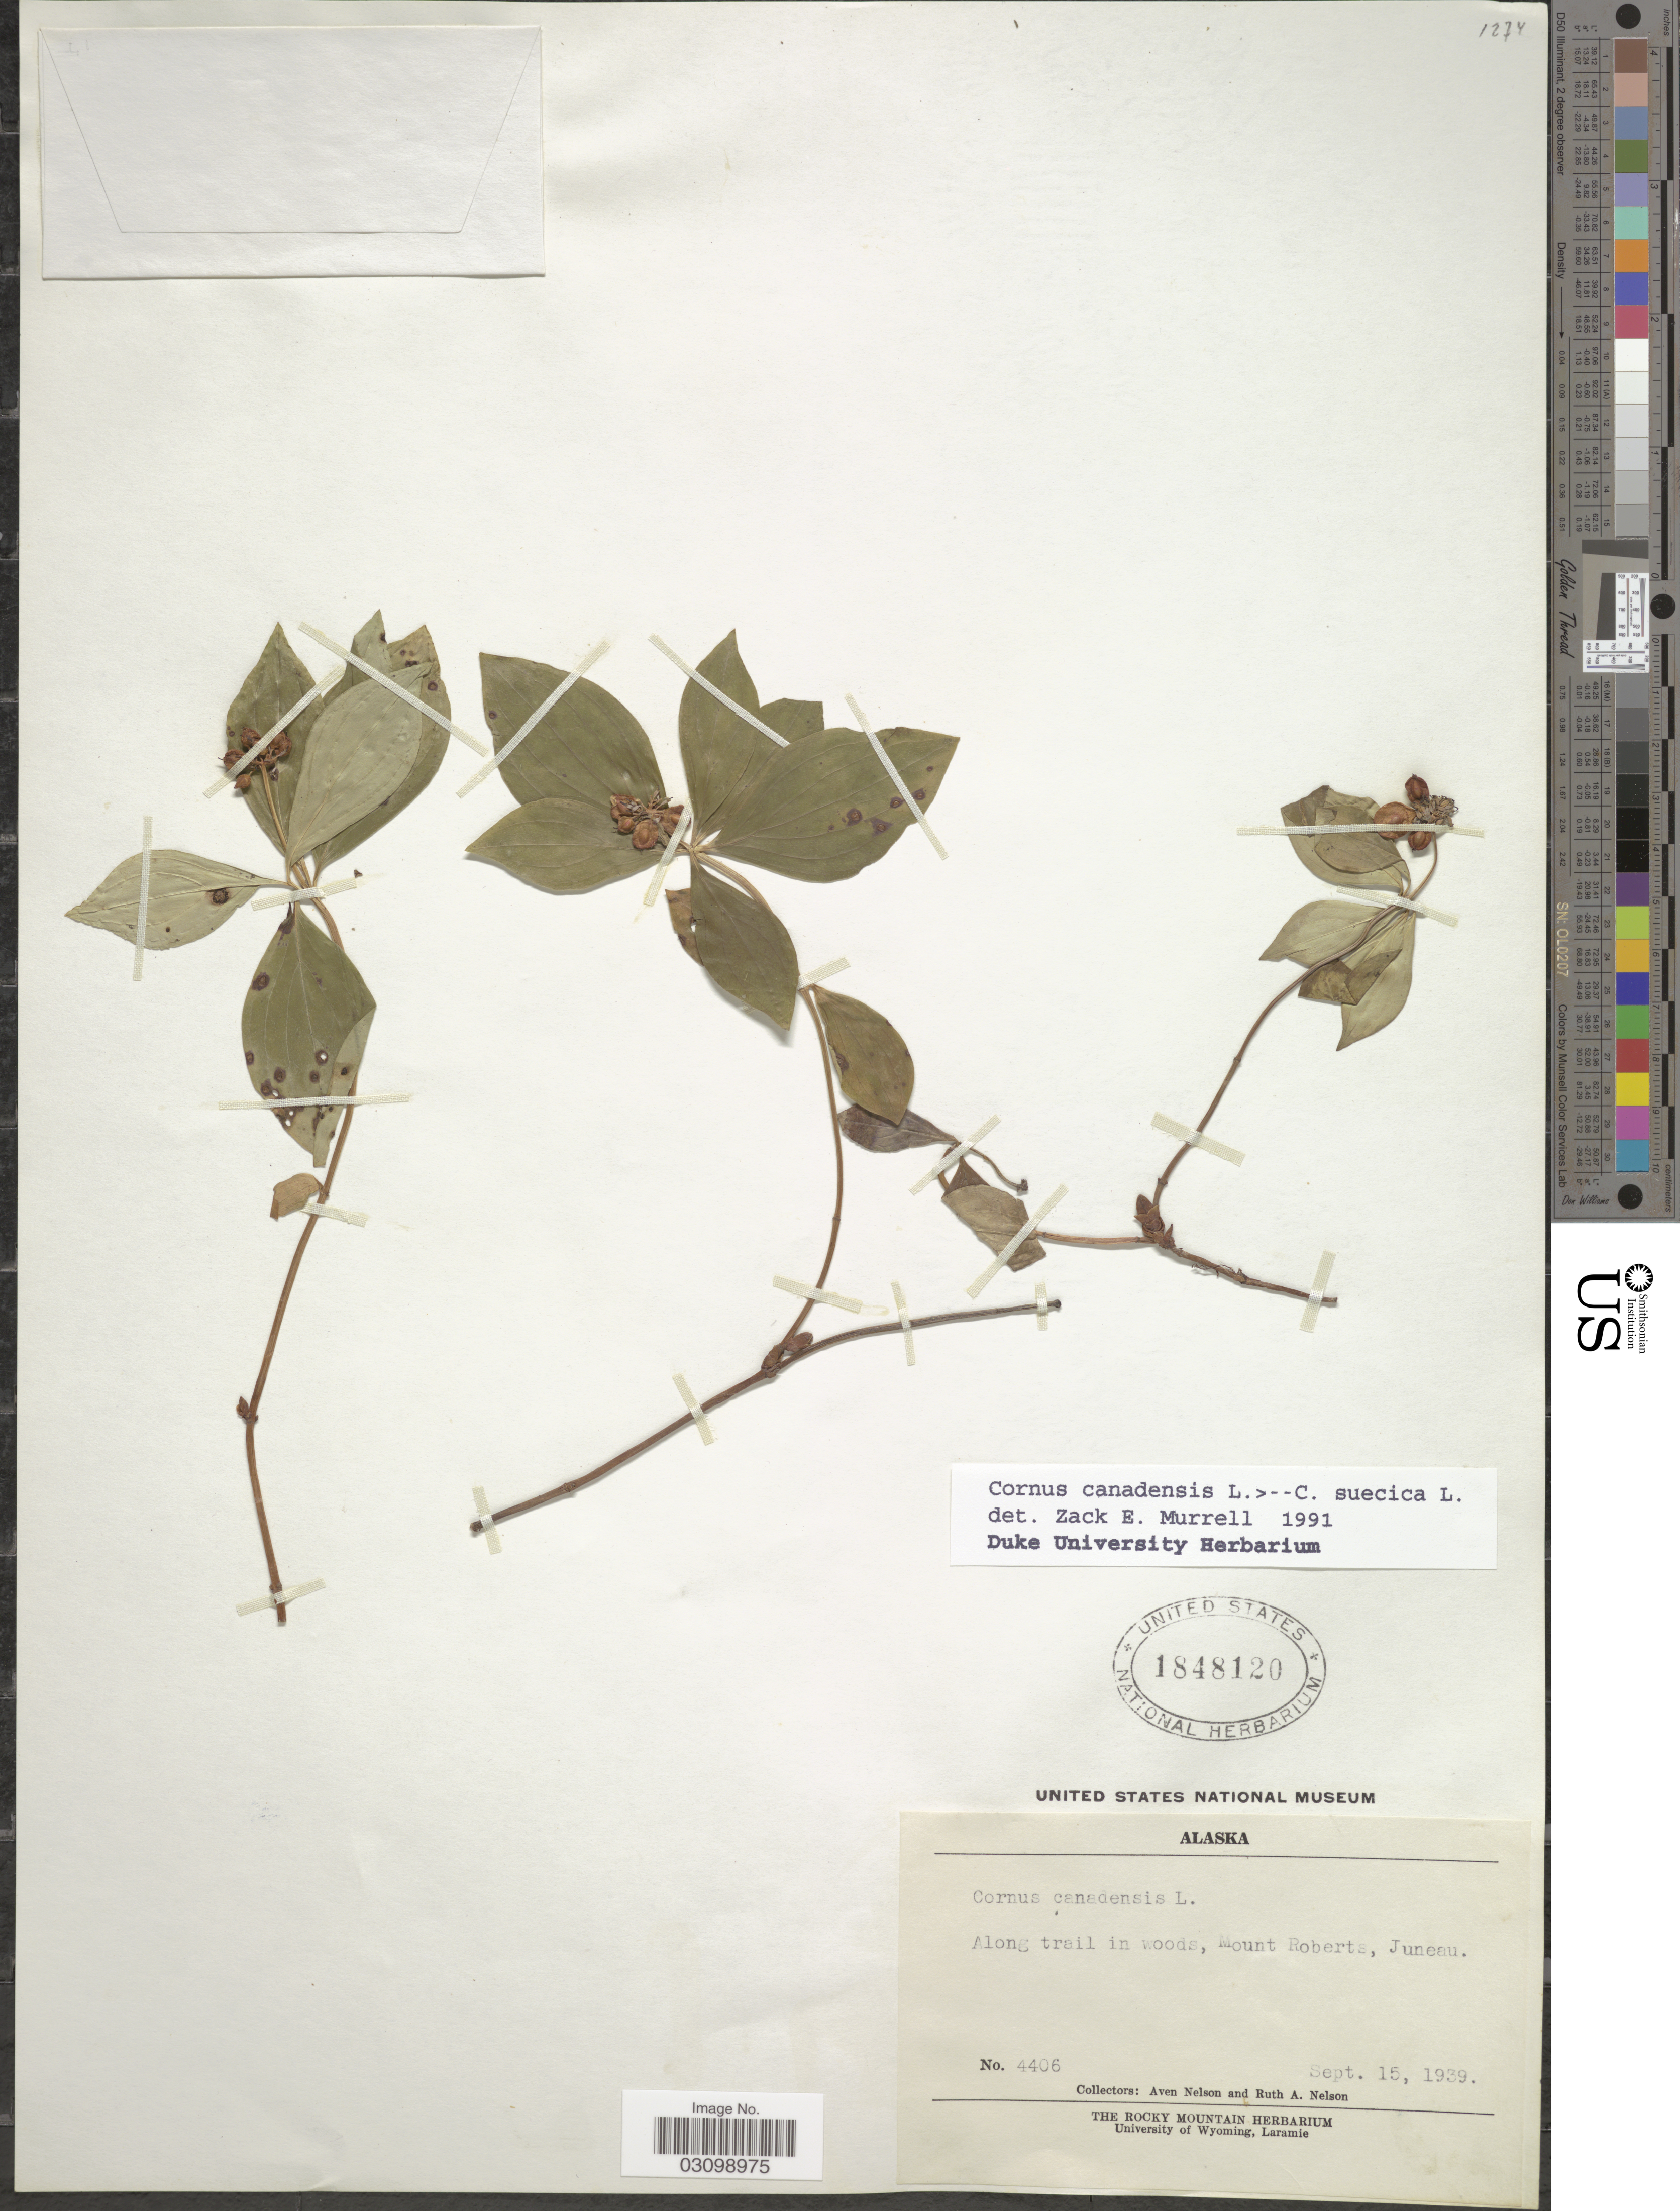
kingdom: Plantae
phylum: Tracheophyta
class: Magnoliopsida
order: Cornales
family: Cornaceae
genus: Cornus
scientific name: Cornus sp.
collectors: A. Nelson & R. A. Nelson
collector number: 4406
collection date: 1939-09-15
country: United States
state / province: Alaska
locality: Along trail in woods, Mount Roberts, Juneau.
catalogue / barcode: US 1848120